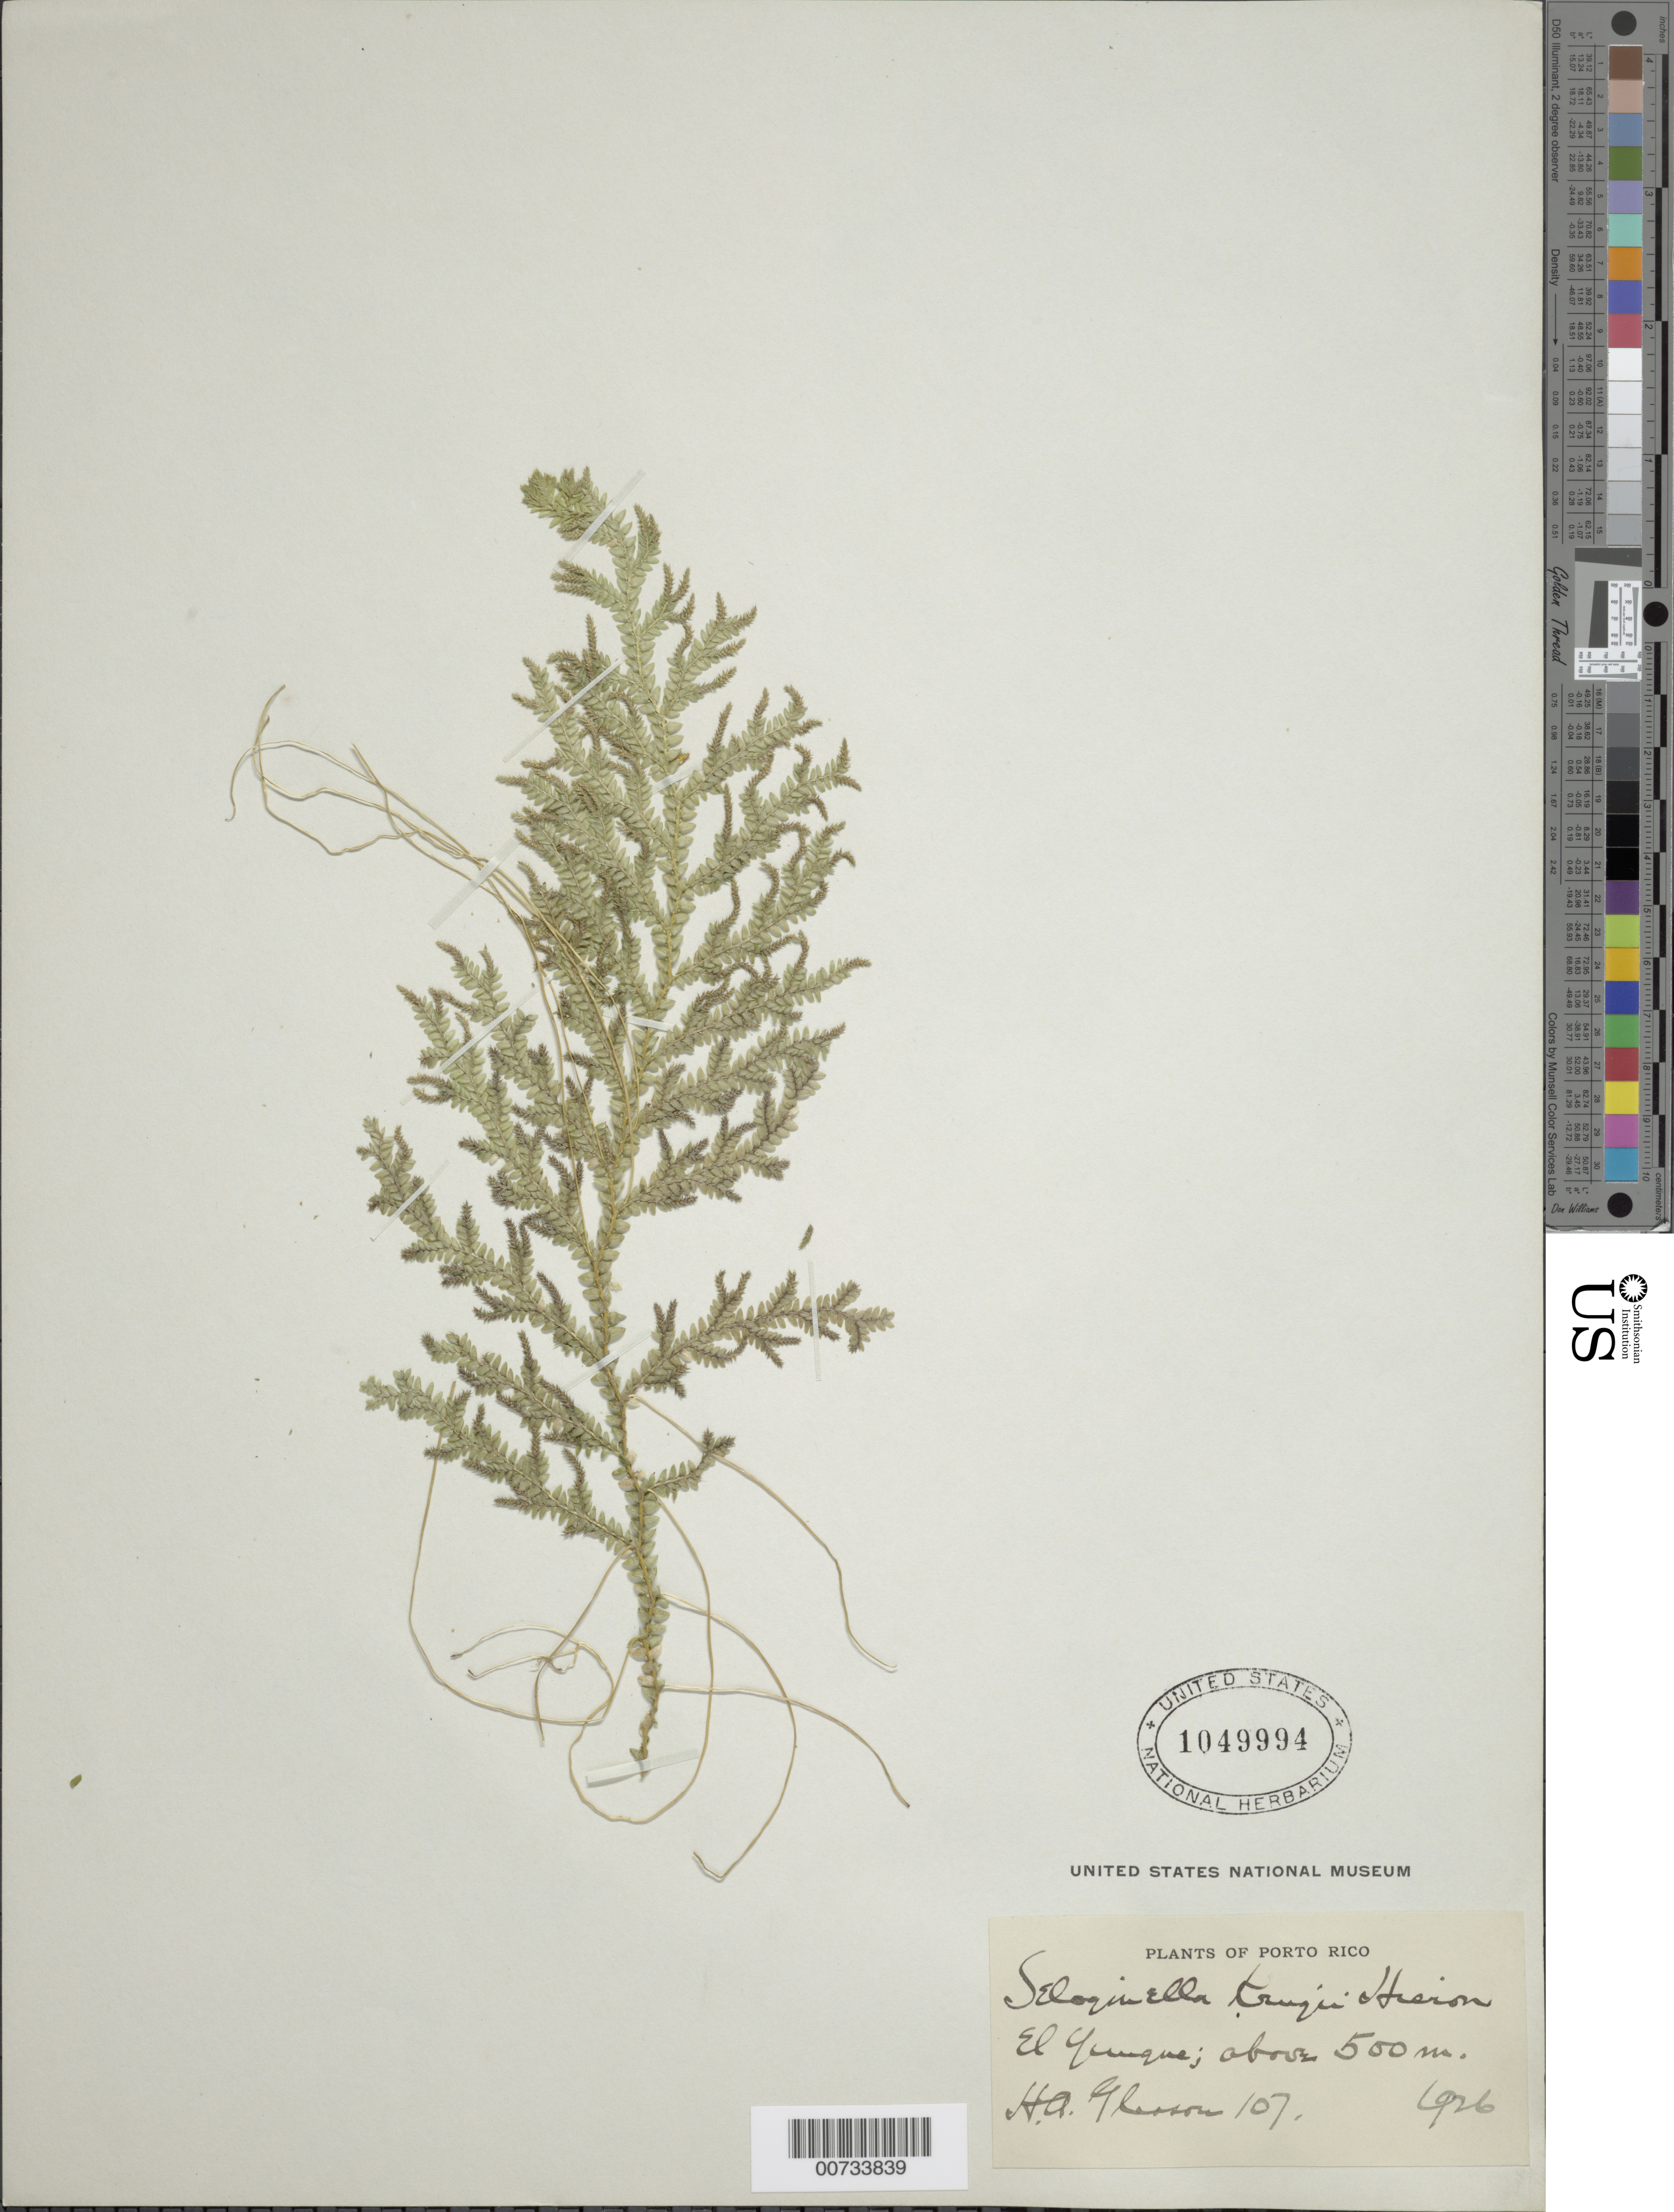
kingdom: Plantae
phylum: Tracheophyta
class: Lycopodiopsida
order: Selaginellales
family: Selaginellaceae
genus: Selaginella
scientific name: Selaginella krugii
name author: Hieron.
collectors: H. A. Gleason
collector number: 107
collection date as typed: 1926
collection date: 1926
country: Puerto Rico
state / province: Río Grande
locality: El Yunque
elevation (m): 500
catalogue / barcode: US 1049994